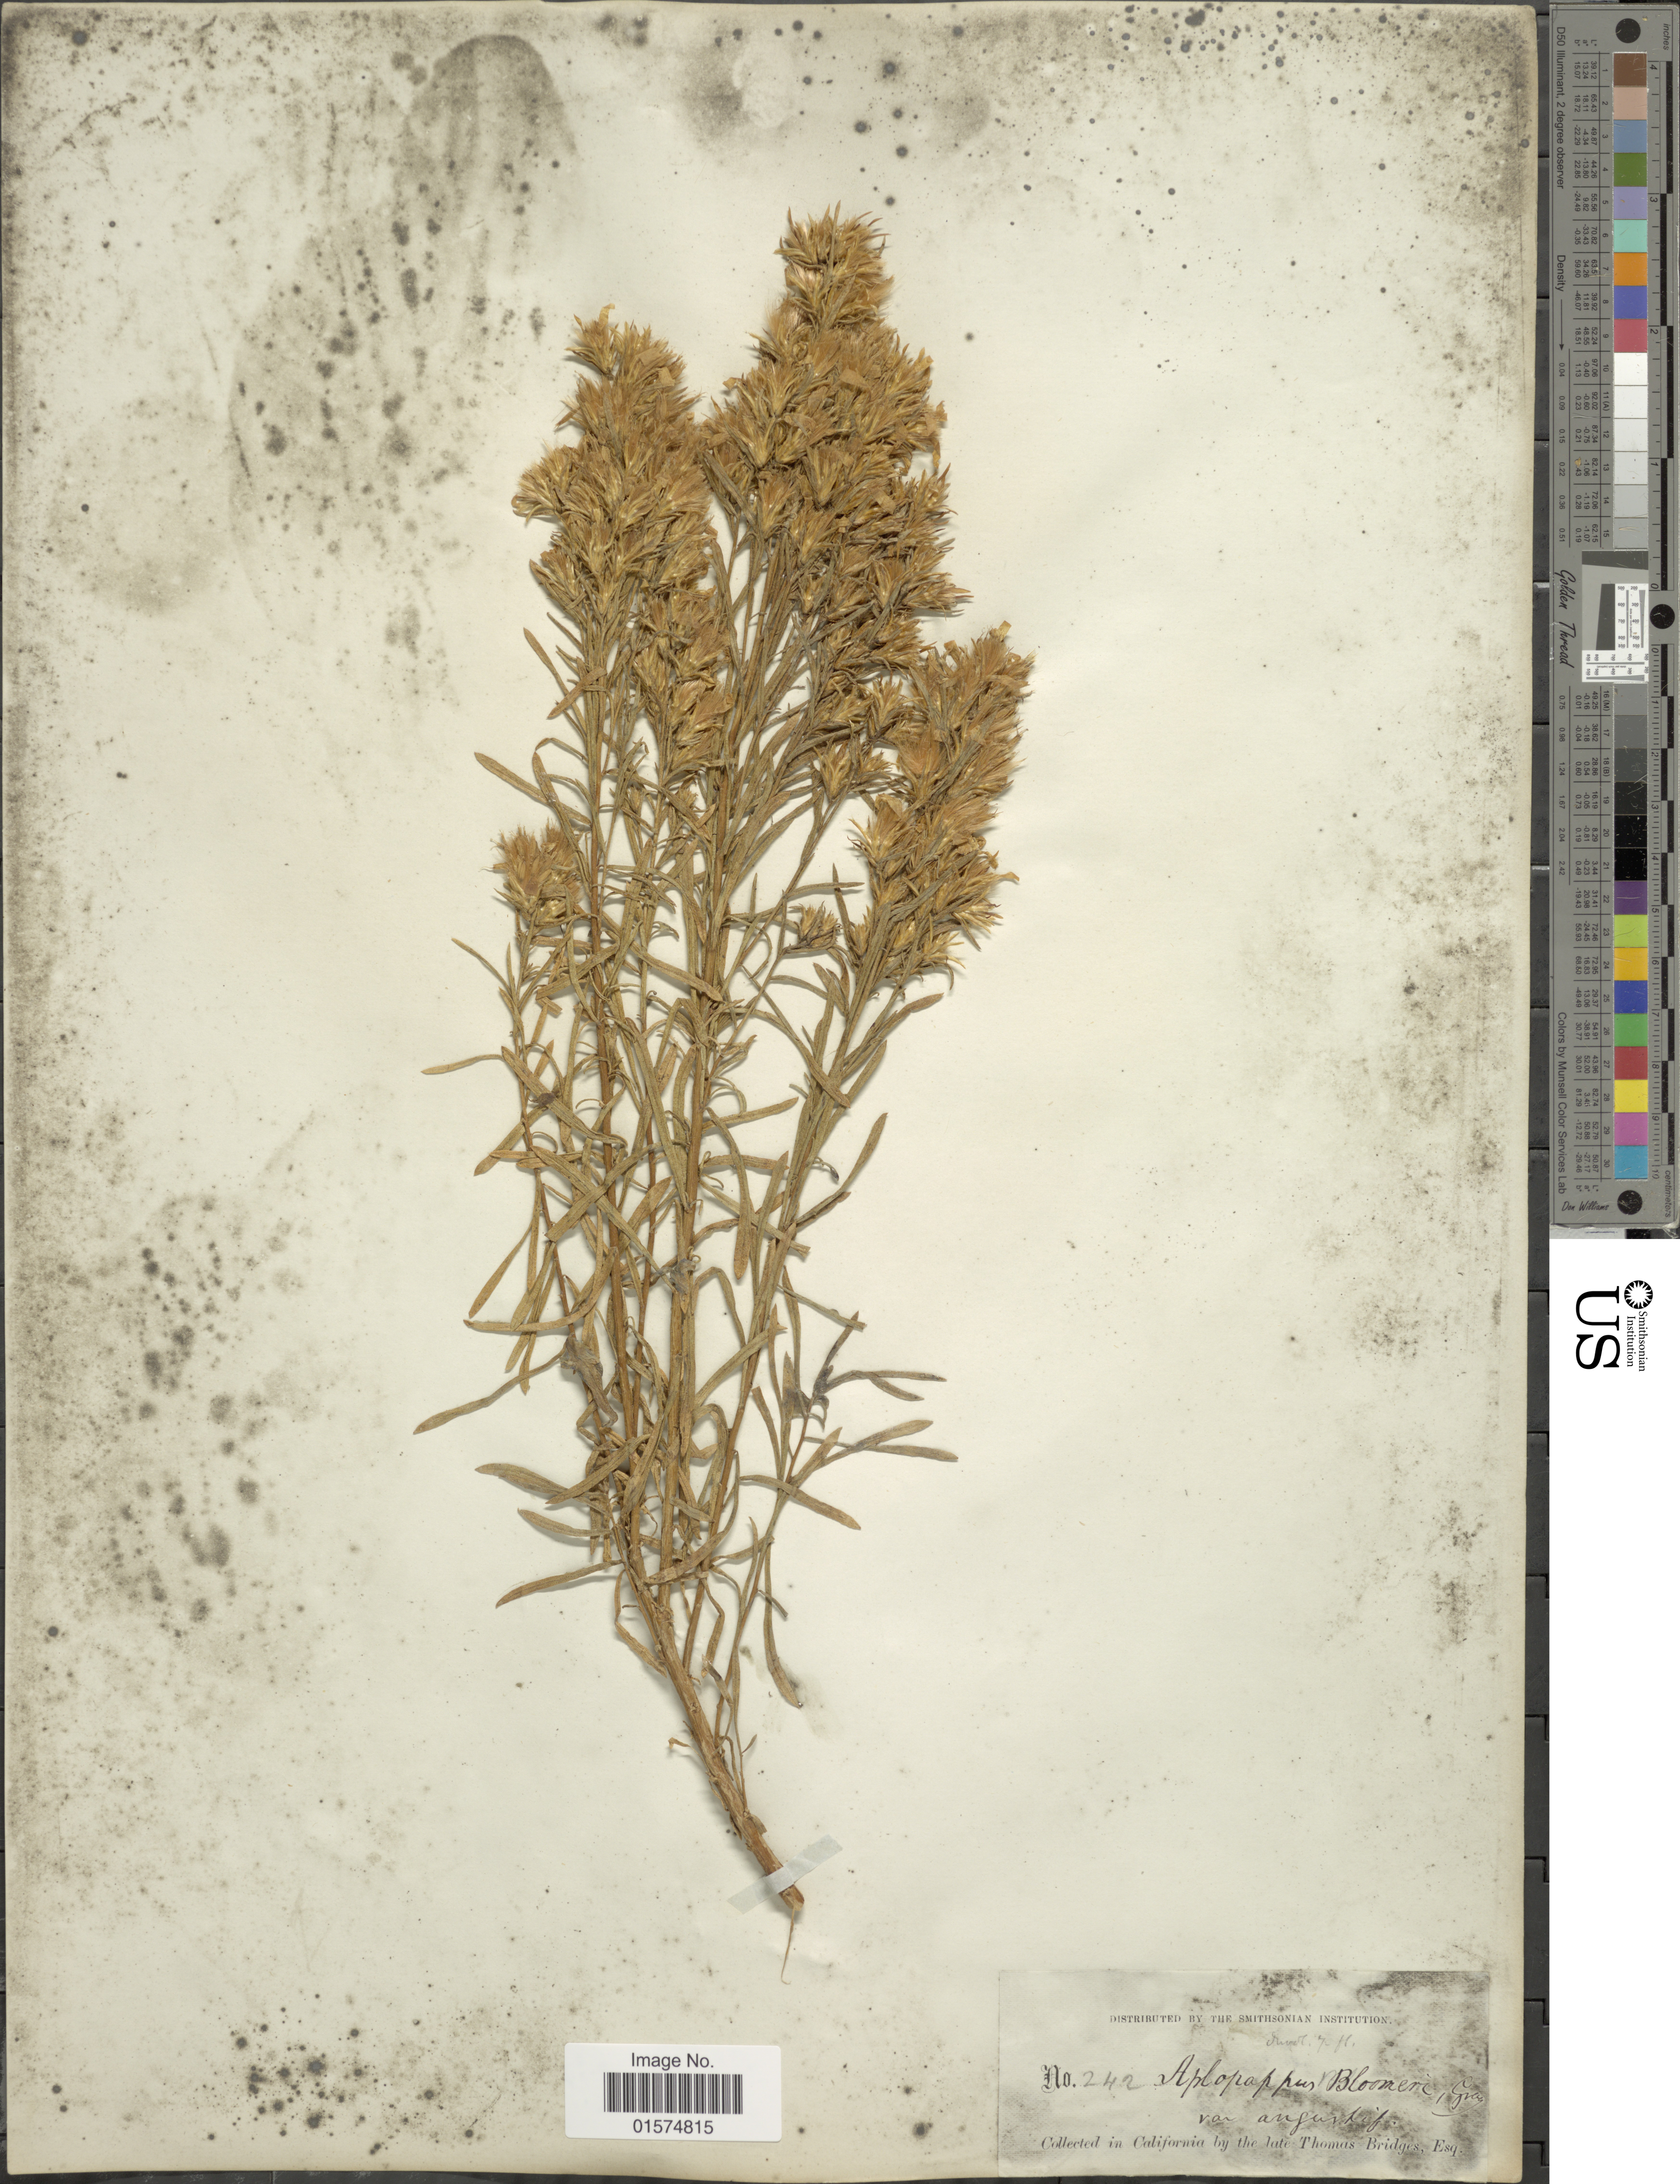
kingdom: Plantae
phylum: Tracheophyta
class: Magnoliopsida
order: Asterales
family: Asteraceae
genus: Ericameria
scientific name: Ericameria bloomeri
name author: (A. Gray) J.F. Macbr.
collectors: T. Bridges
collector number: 242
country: United States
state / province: California